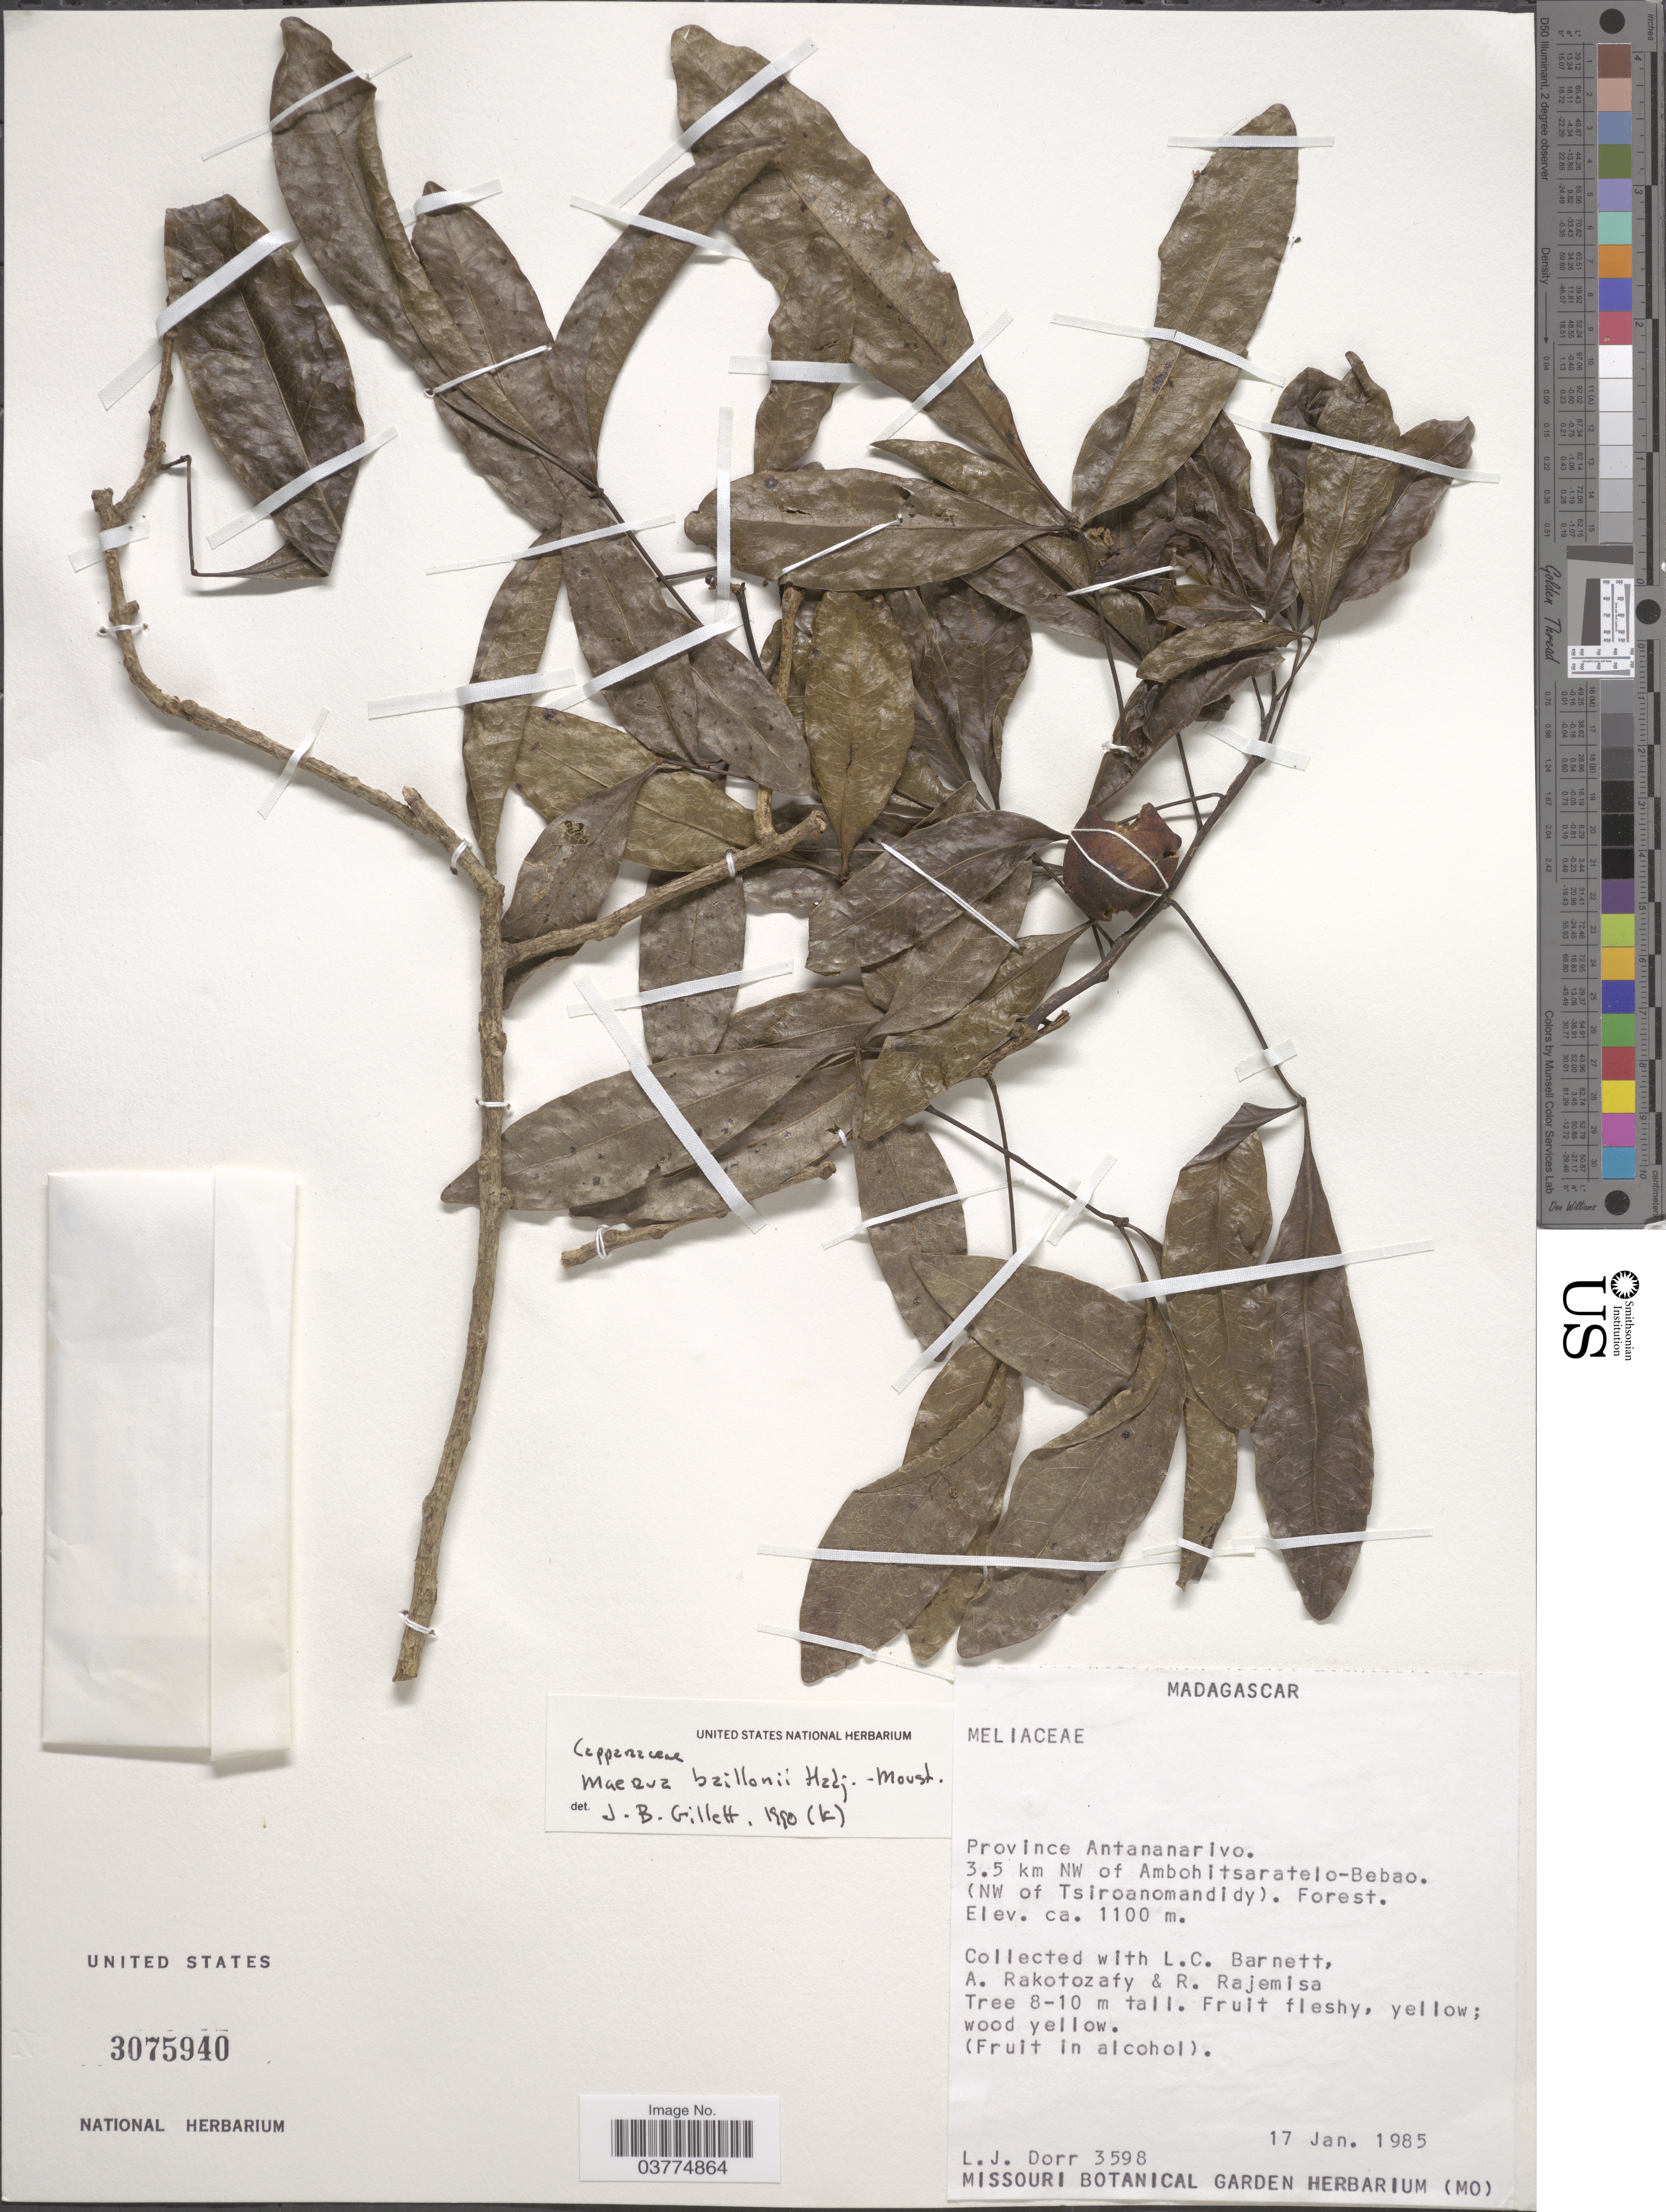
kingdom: Plantae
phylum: Tracheophyta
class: Magnoliopsida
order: Brassicales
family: Capparaceae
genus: Maerua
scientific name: Maerua baillonii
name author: Hadj-Moust.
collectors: L. J. Dorr, L. C. Barnett, A. Rakotozafy & R. Rajemisa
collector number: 3598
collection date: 1985-01-17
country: Madagascar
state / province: Bongolava / Menabe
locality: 3.5 km NW of Ambohitsaratelo - Bebao. (NW of Tsiroanomandidy).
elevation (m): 1100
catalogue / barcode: US 3075940